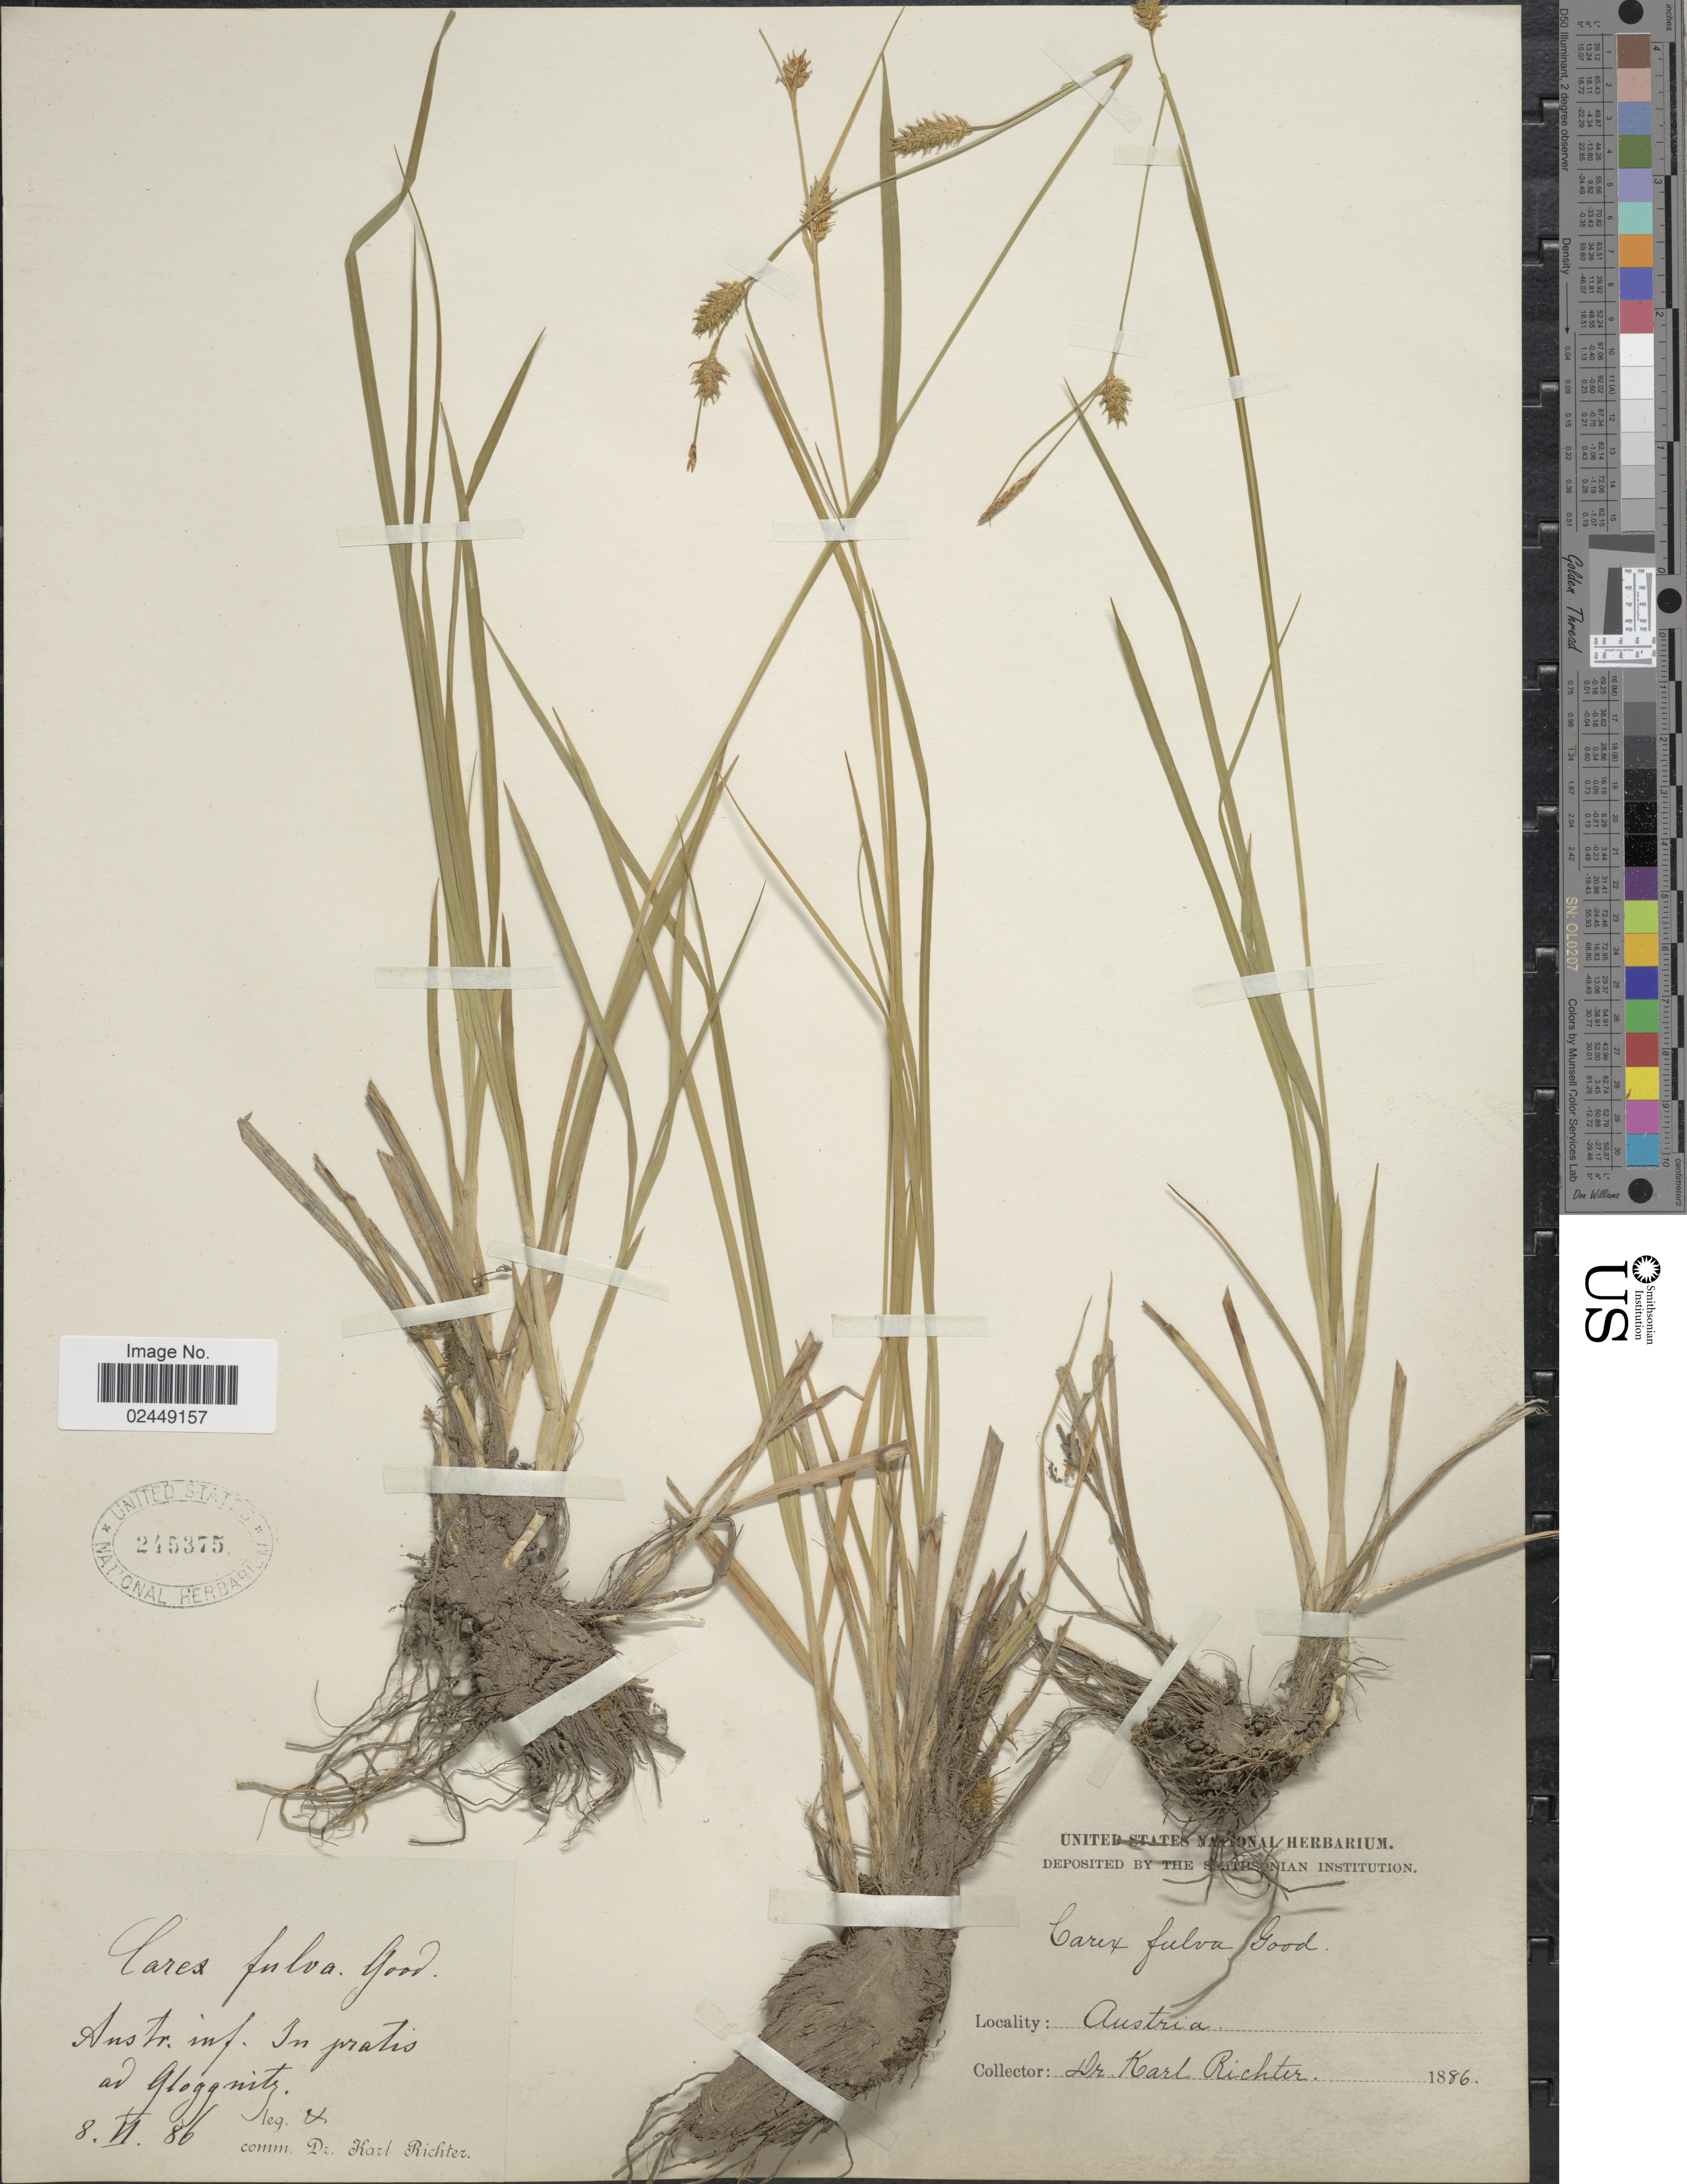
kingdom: Plantae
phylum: Tracheophyta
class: Liliopsida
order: Poales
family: Cyperaceae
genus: Carex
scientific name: Carex x fulva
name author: Gooden.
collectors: K. Richter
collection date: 1886-06-08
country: Austria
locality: Austr. inf. In pratis ad Gloggnitz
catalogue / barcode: US 245375